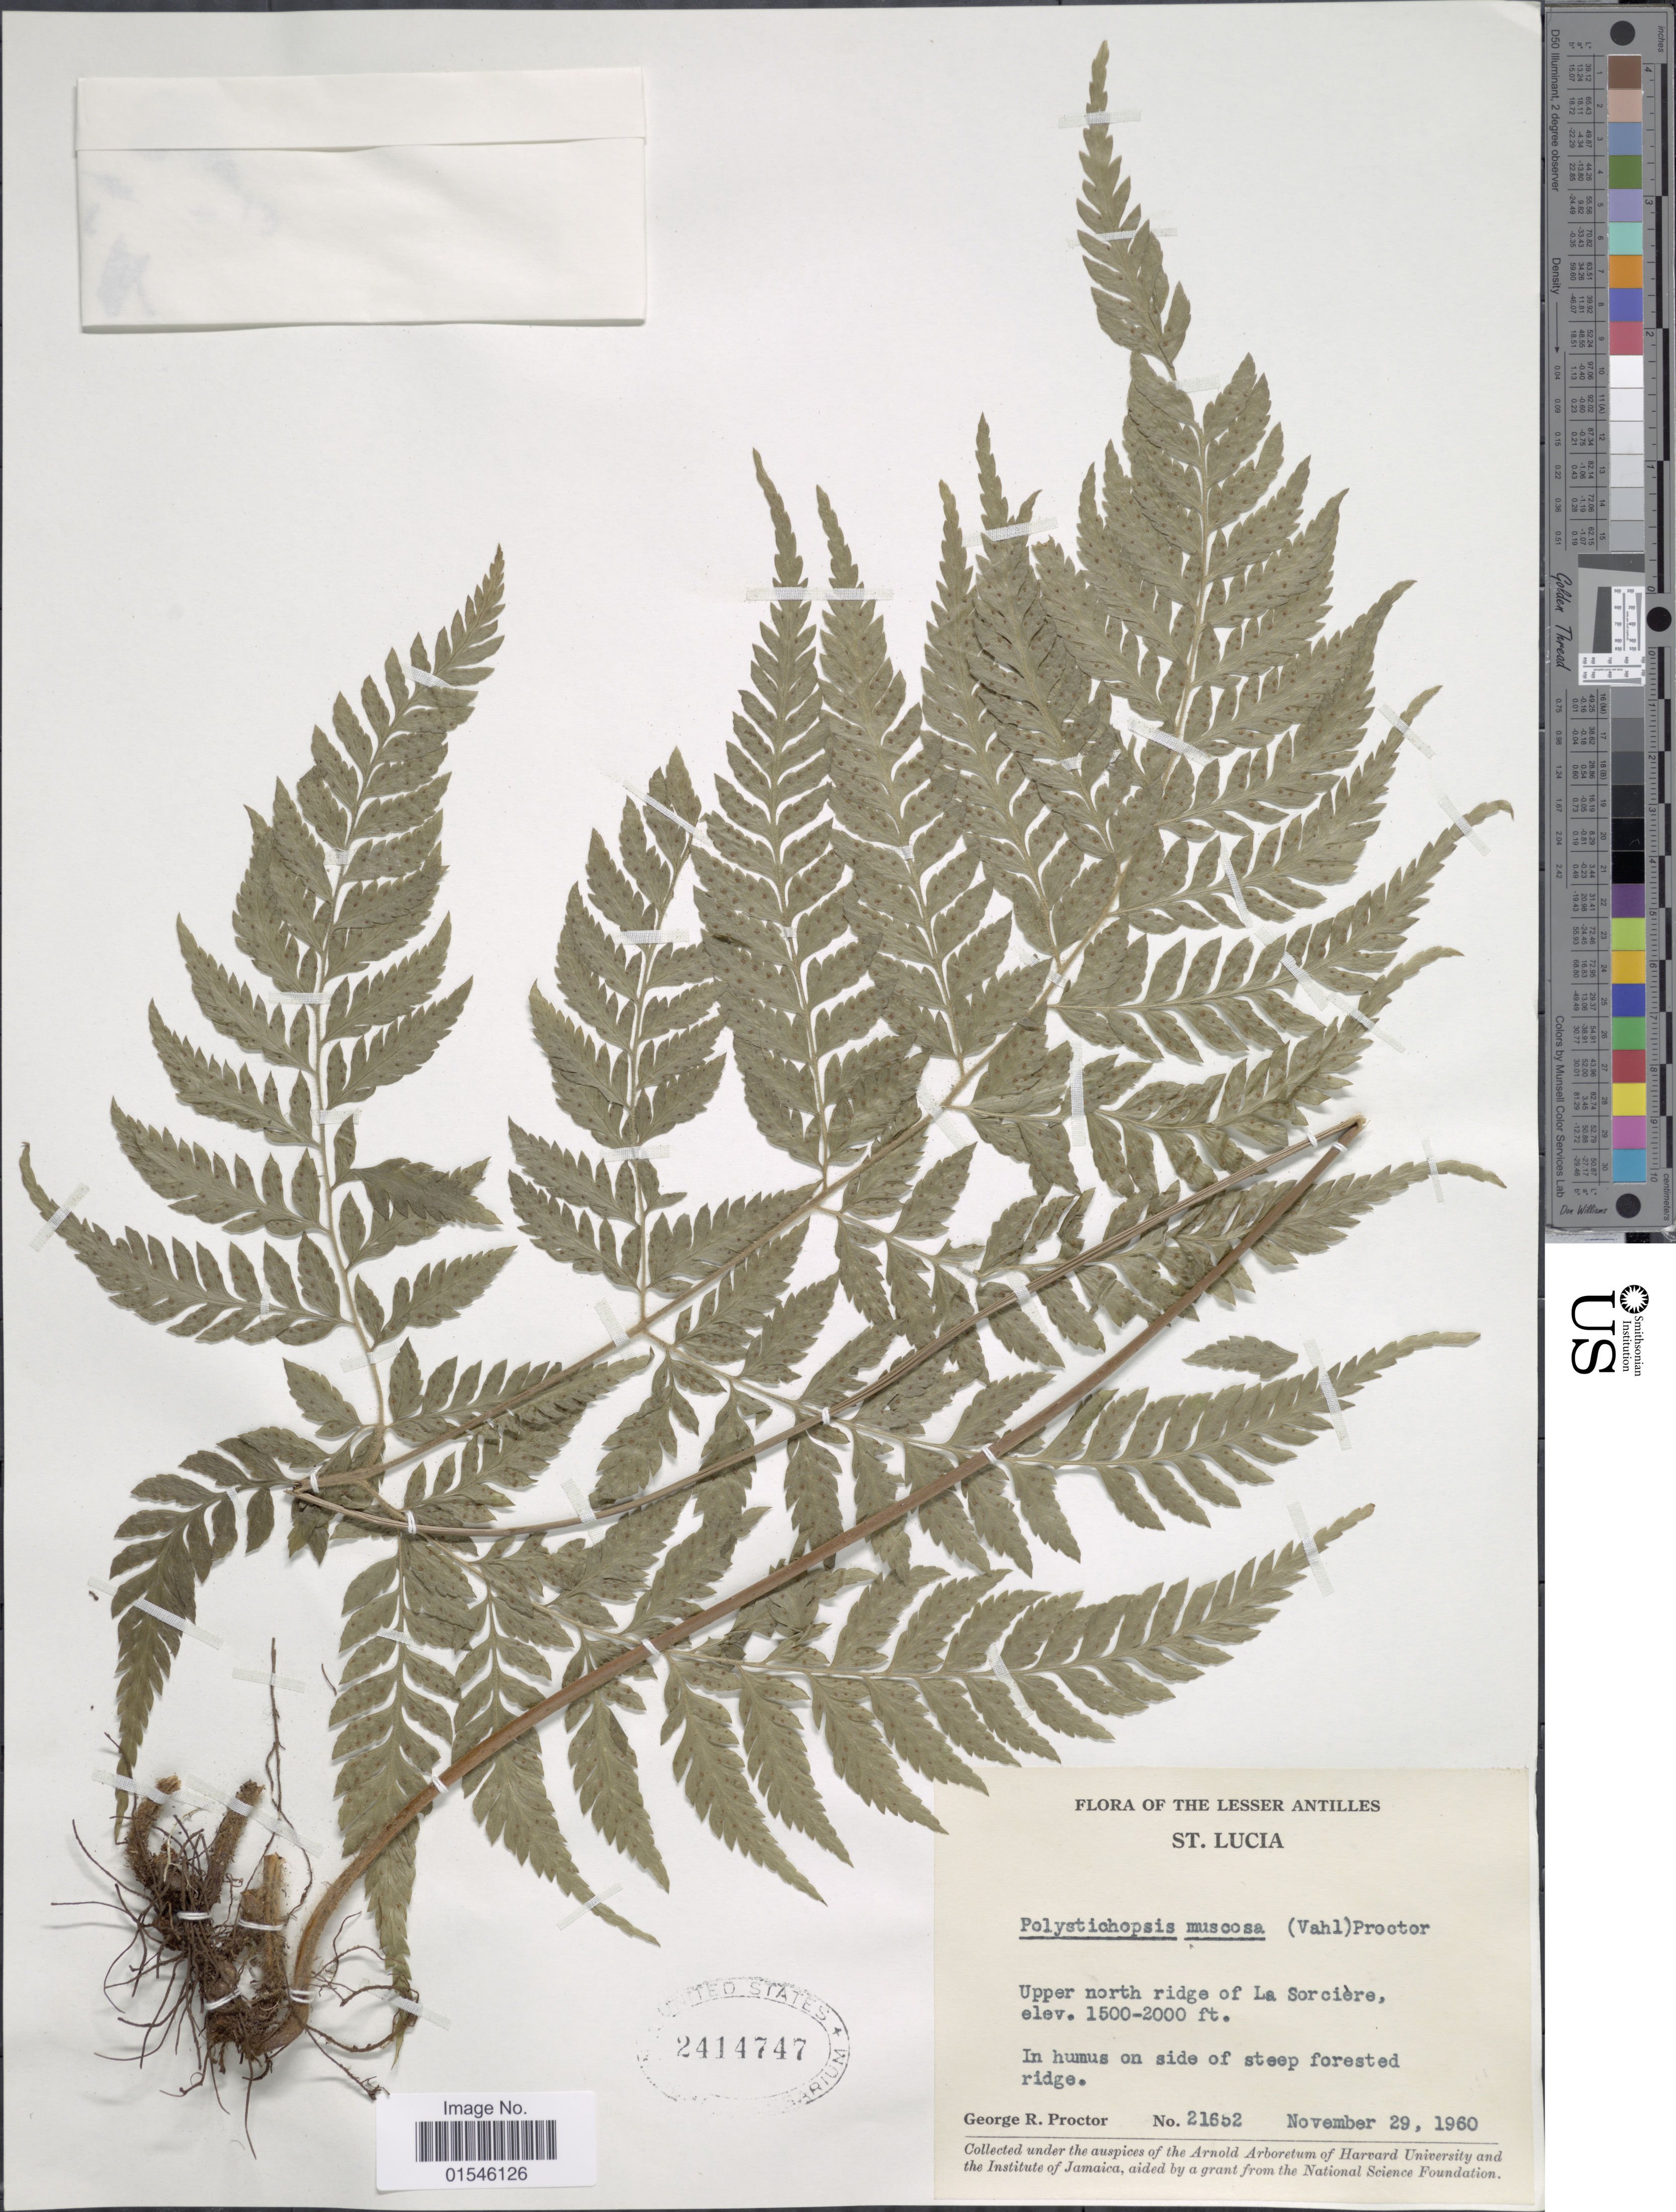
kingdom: Plantae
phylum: Tracheophyta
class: Polypodiopsida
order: Polypodiales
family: Dryopteridaceae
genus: Polystichopsis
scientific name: Polystichopsis pubescens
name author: (L.) C.V. Morton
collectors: G. R. Proctor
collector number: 21652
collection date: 1960-11-29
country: St. Lucia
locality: The Lesser Antilles, Upper north ridge of La Sorcière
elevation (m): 457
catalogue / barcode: US 2414747